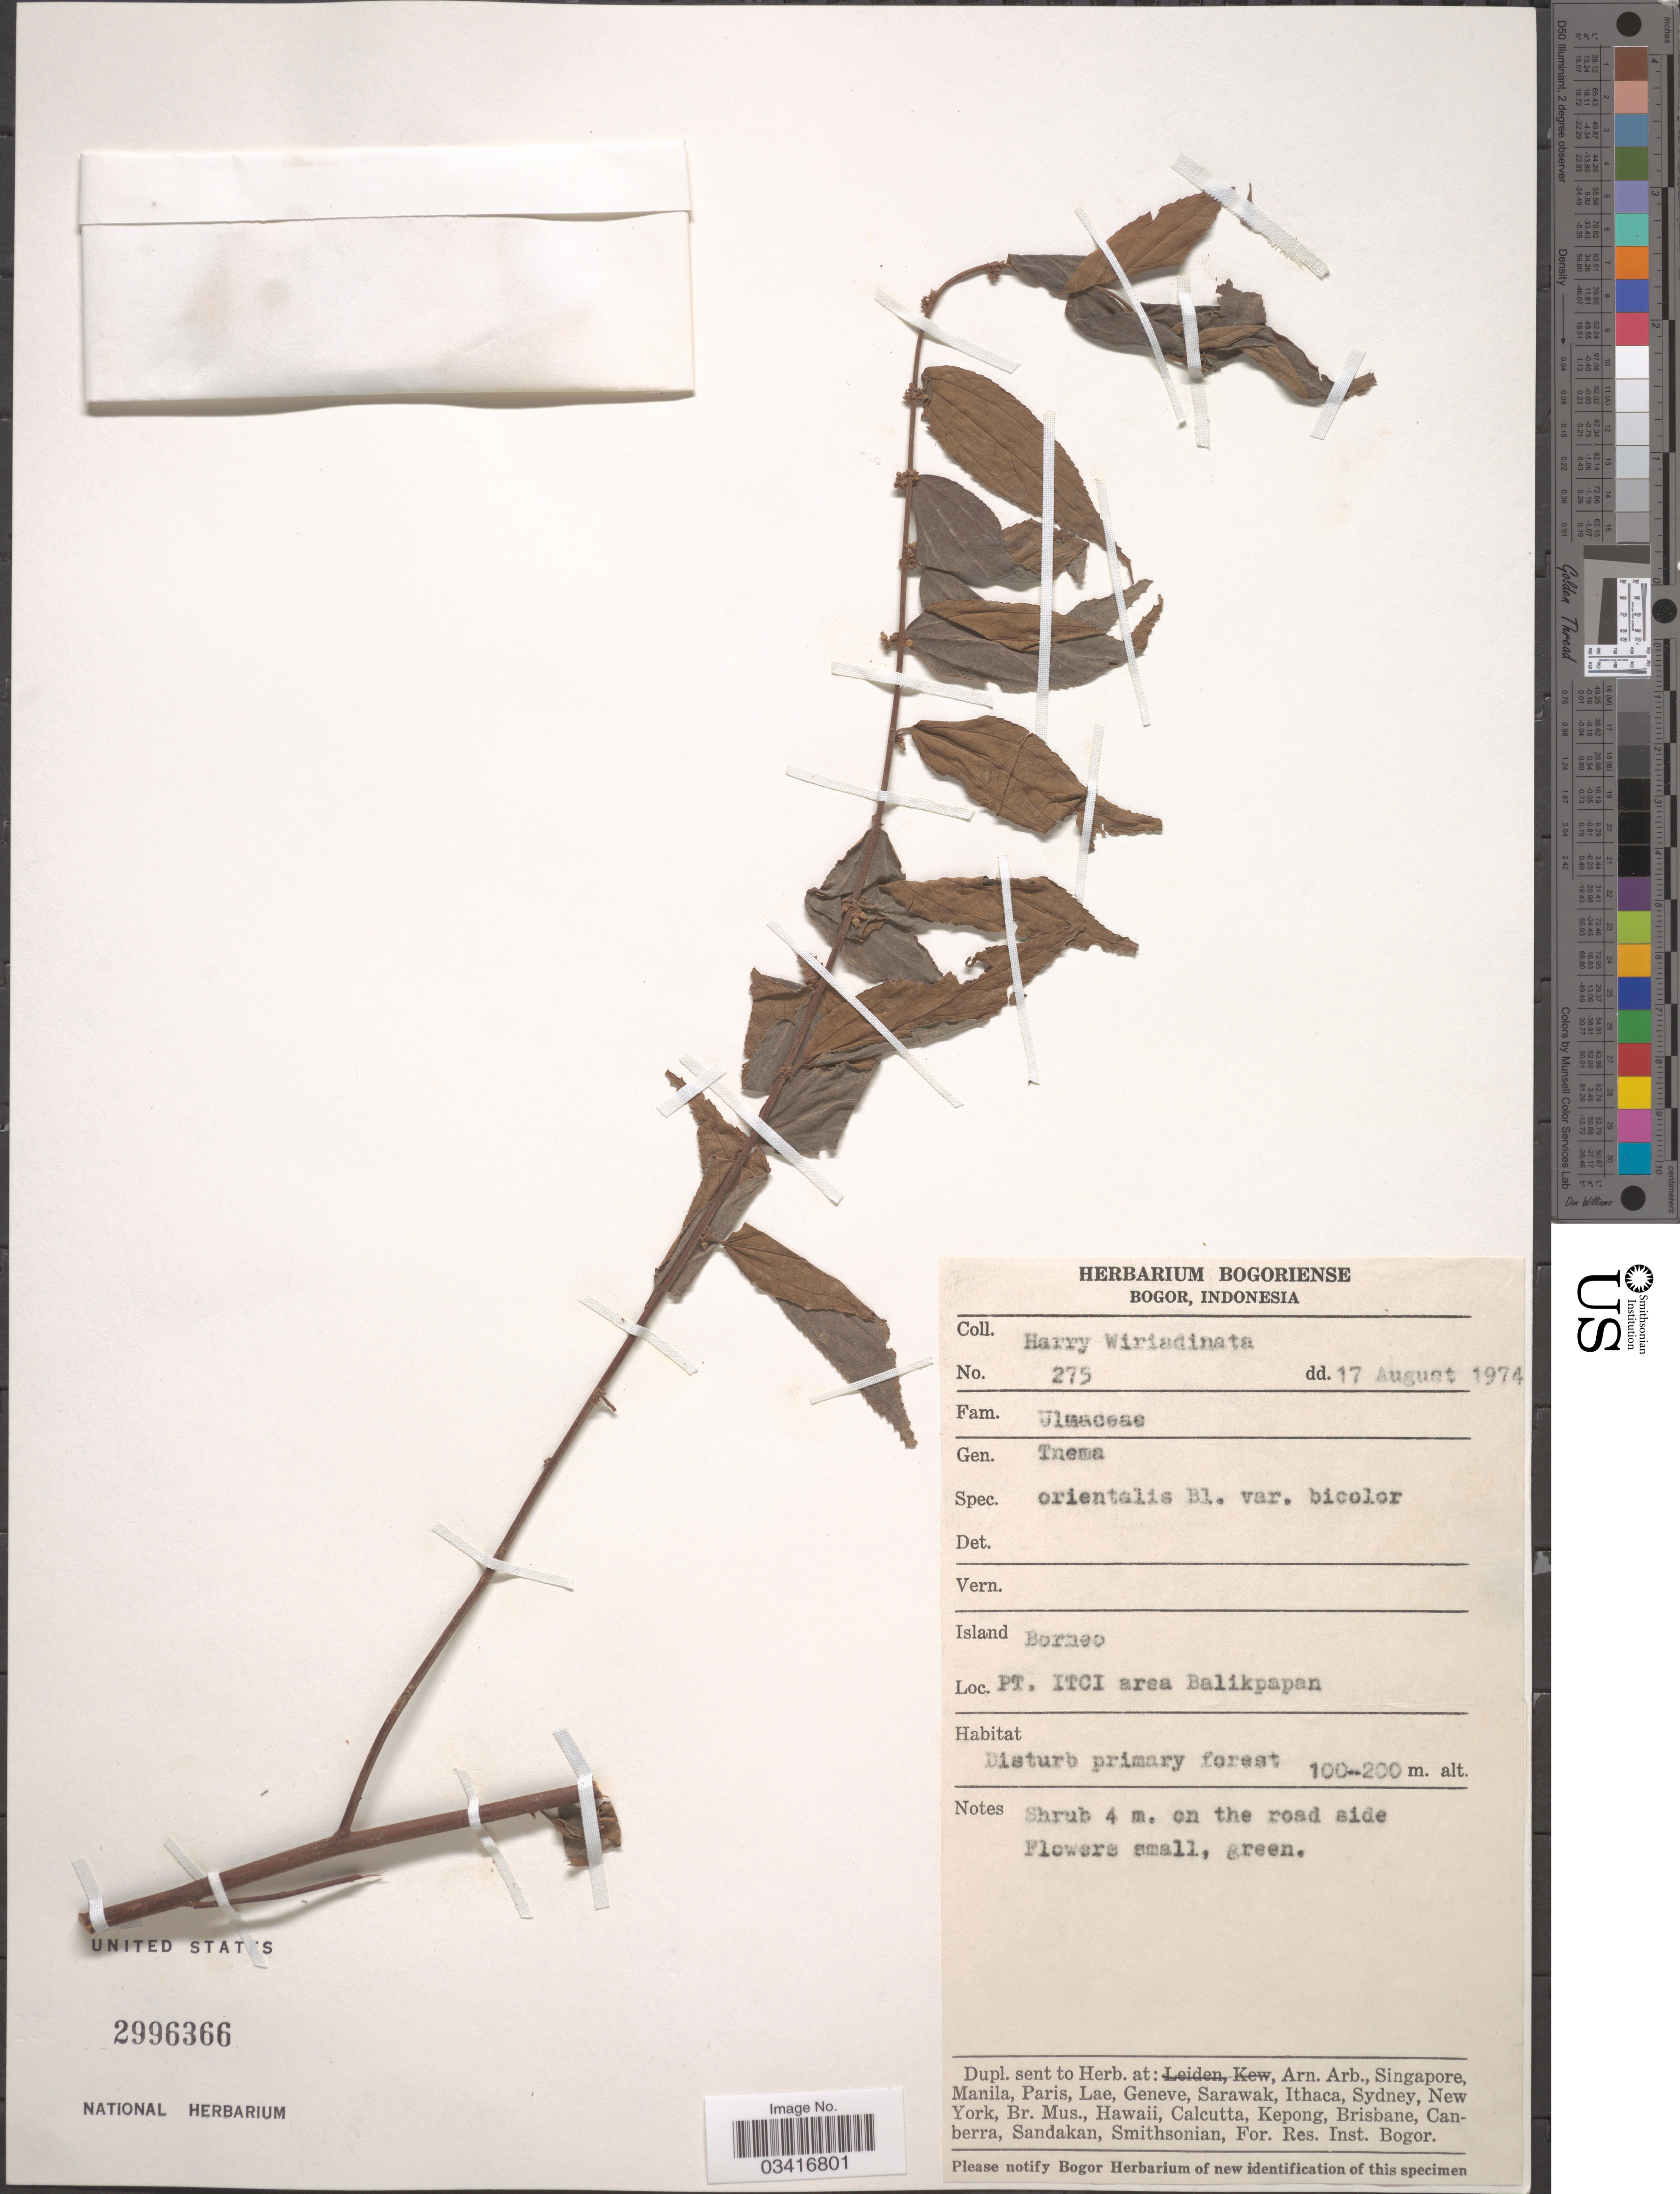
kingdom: Plantae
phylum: Tracheophyta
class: Magnoliopsida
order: Rosales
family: Cannabaceae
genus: Trema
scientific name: Trema orientale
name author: (L.) Blume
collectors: H. Wiriadinata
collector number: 275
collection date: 1974-08-17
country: Indonesia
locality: Island Borneo. PT. ITCI area Balikpapan.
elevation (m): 100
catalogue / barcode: US 2996366